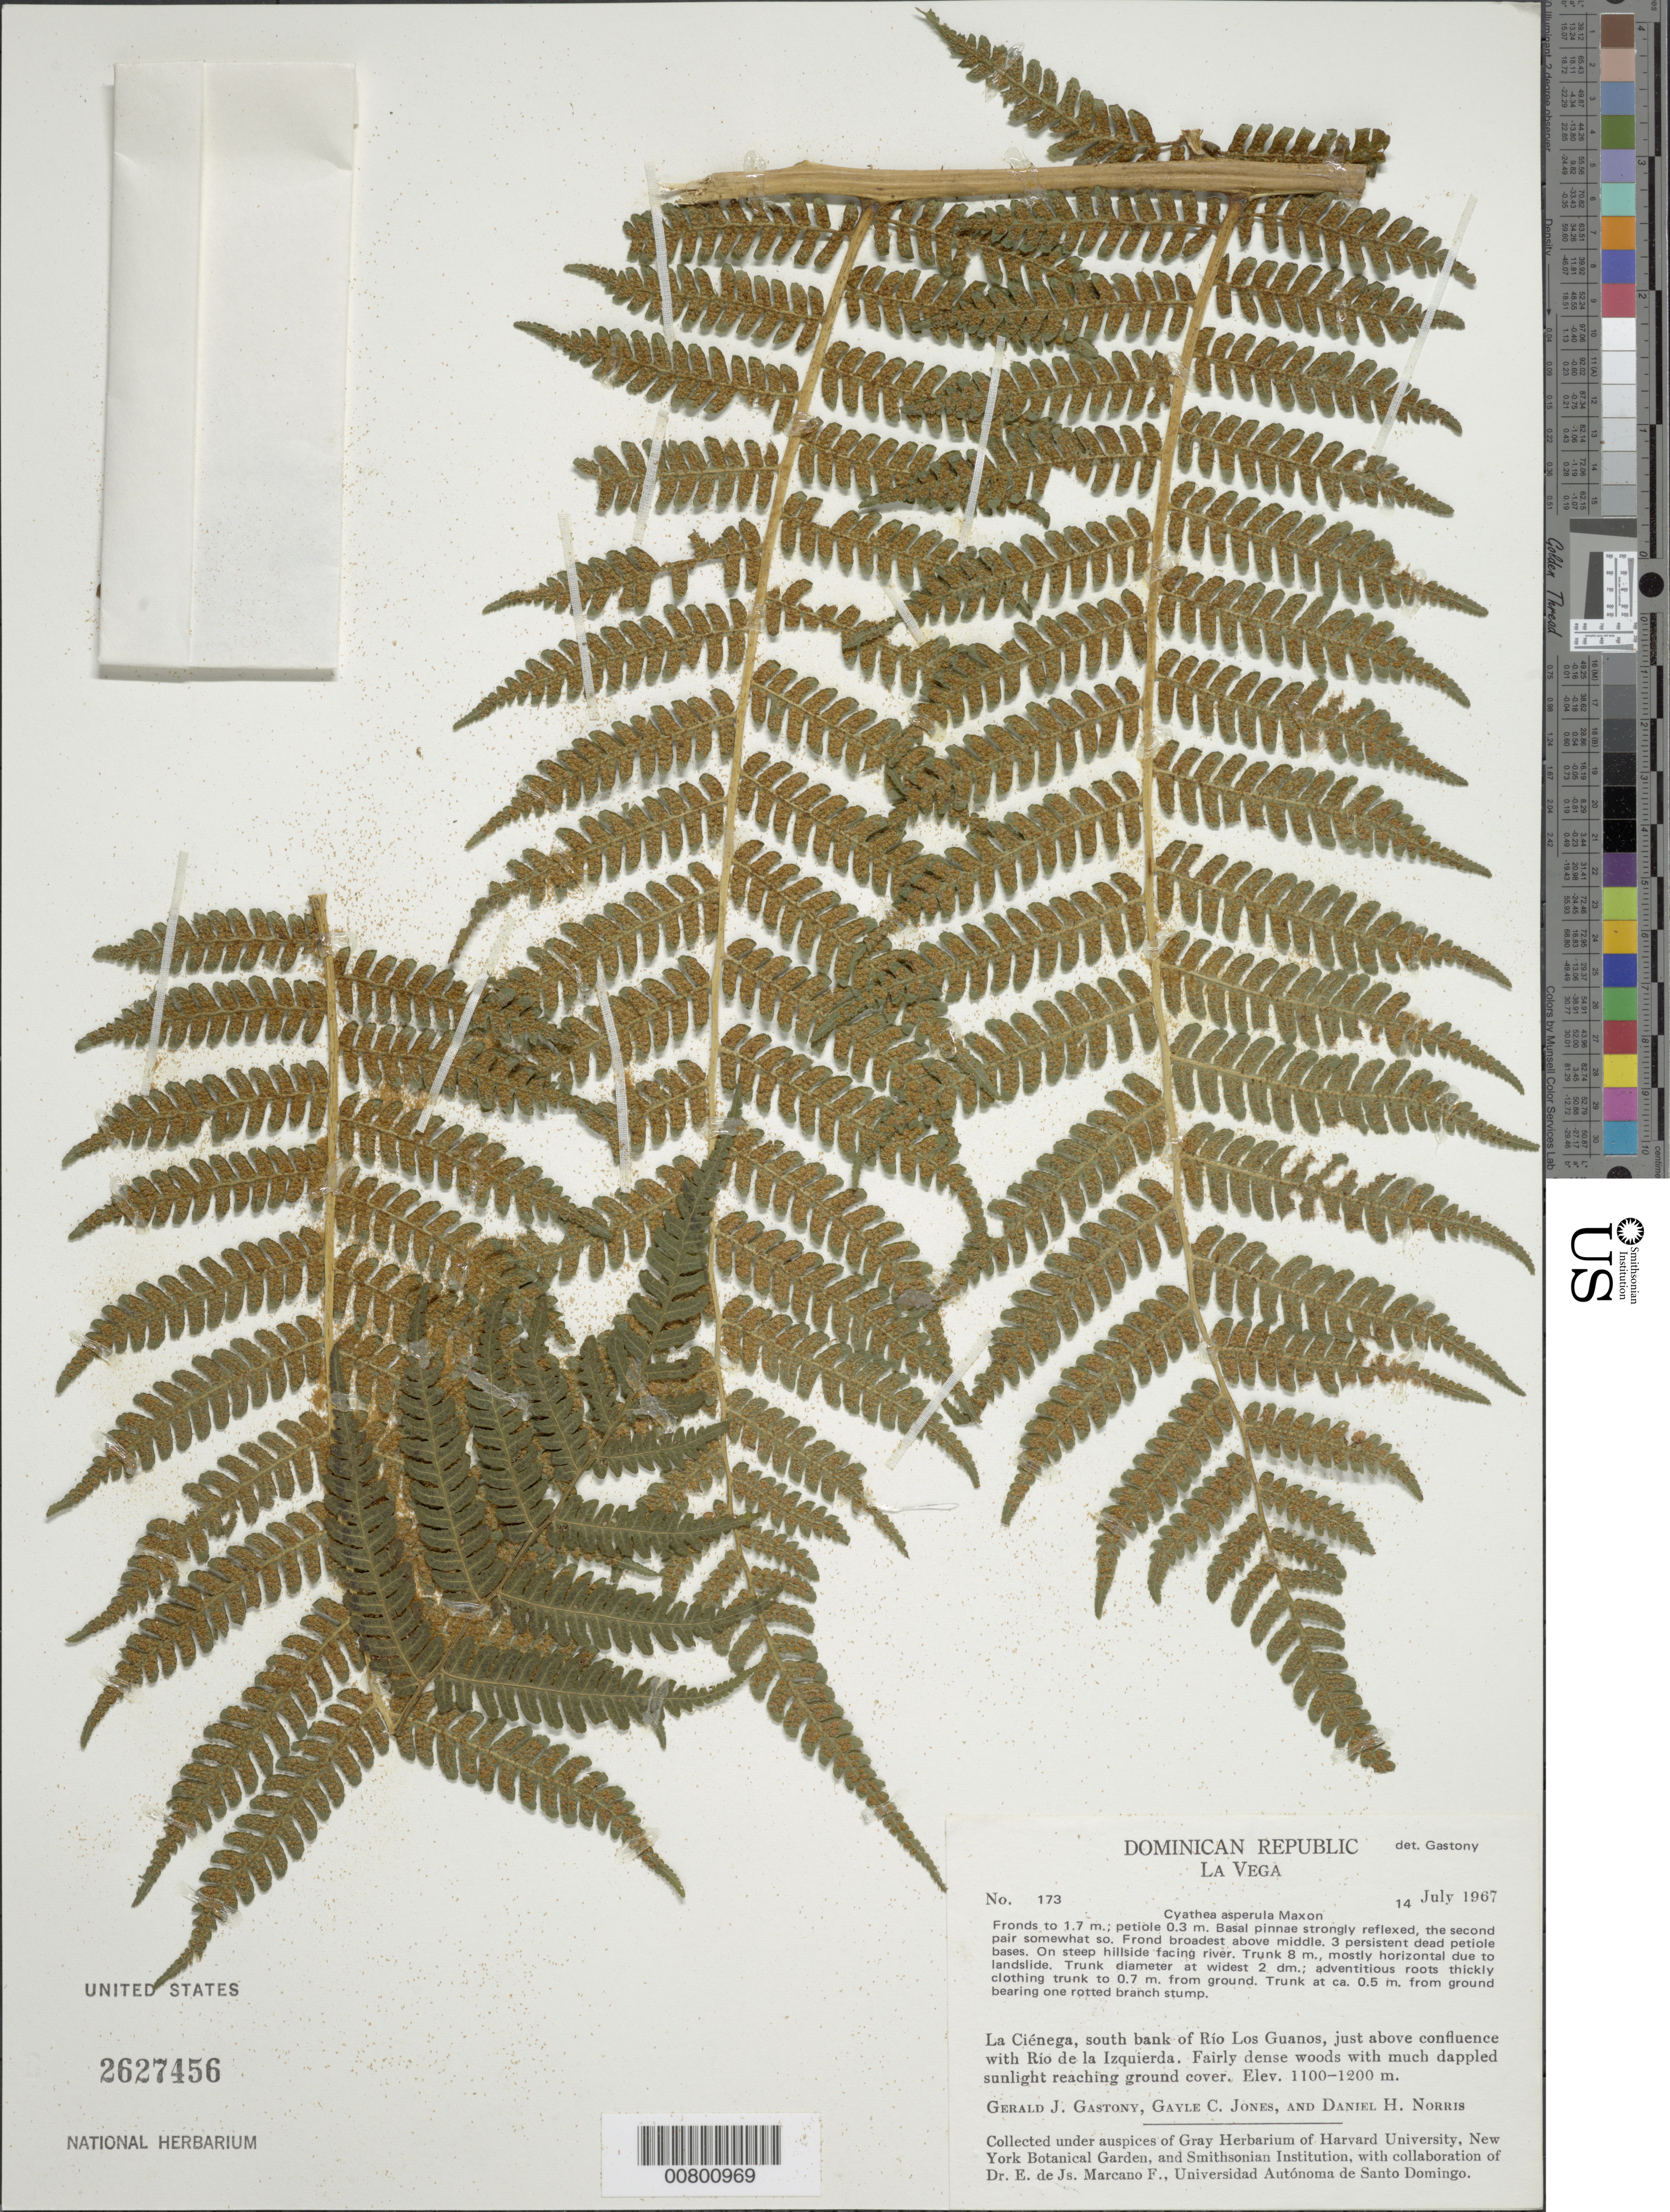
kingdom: Plantae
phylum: Tracheophyta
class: Polypodiopsida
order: Cyatheales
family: Cyatheaceae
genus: Cyathea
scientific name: Cyathea furfuracea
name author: Christ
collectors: G. Gastony, G. C. Jones & D. H. Norris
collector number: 173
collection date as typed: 14 Jul 1967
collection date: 1967-07-14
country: Dominican Republic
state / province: La Vega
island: Hispaniola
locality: La Ciénega, S bank of Río Los Guanos, above confluence with Río de la Izquierds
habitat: Fairly dense woods with much dappled sunlight reaching ground cover; on steep hillside facing river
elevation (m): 1100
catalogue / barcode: US 2627456